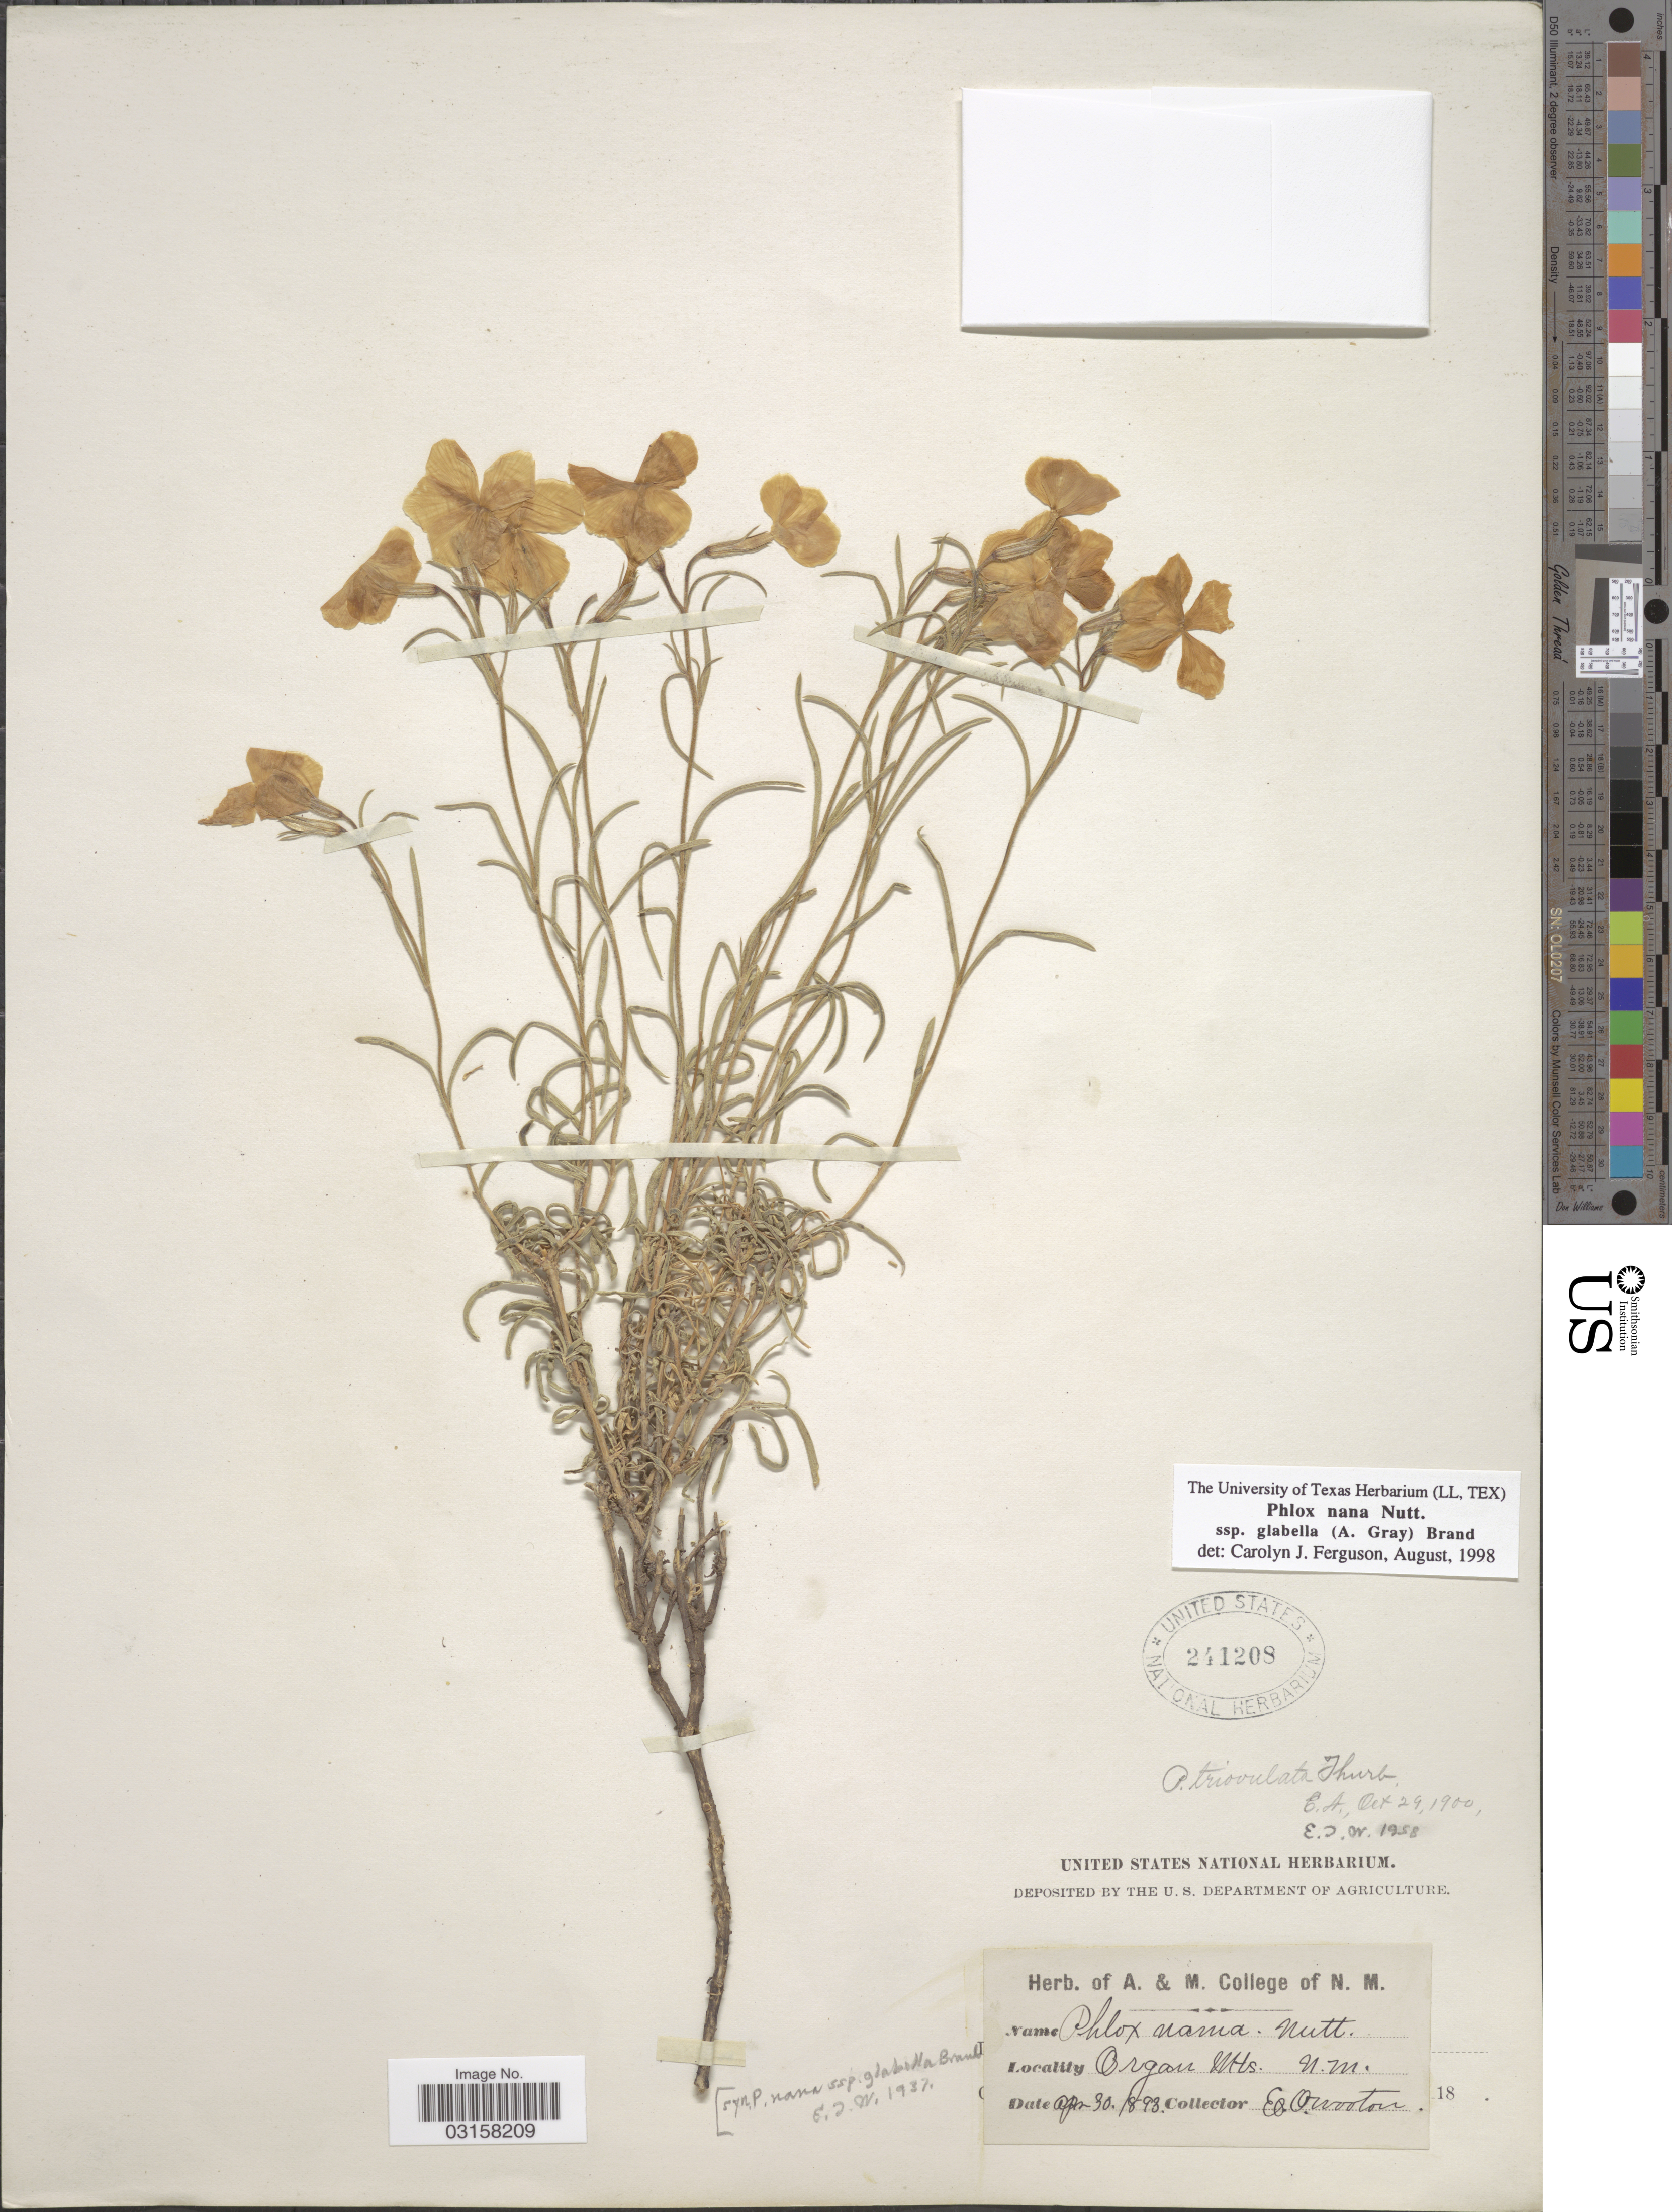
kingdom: Plantae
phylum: Tracheophyta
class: Magnoliopsida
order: Ericales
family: Polemoniaceae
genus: Phlox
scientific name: Phlox triovulata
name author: Thurb. ex Torr.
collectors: E. O. Wooton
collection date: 1893-04-30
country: United States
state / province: New Mexico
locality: Organ Mts.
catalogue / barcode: US 241208